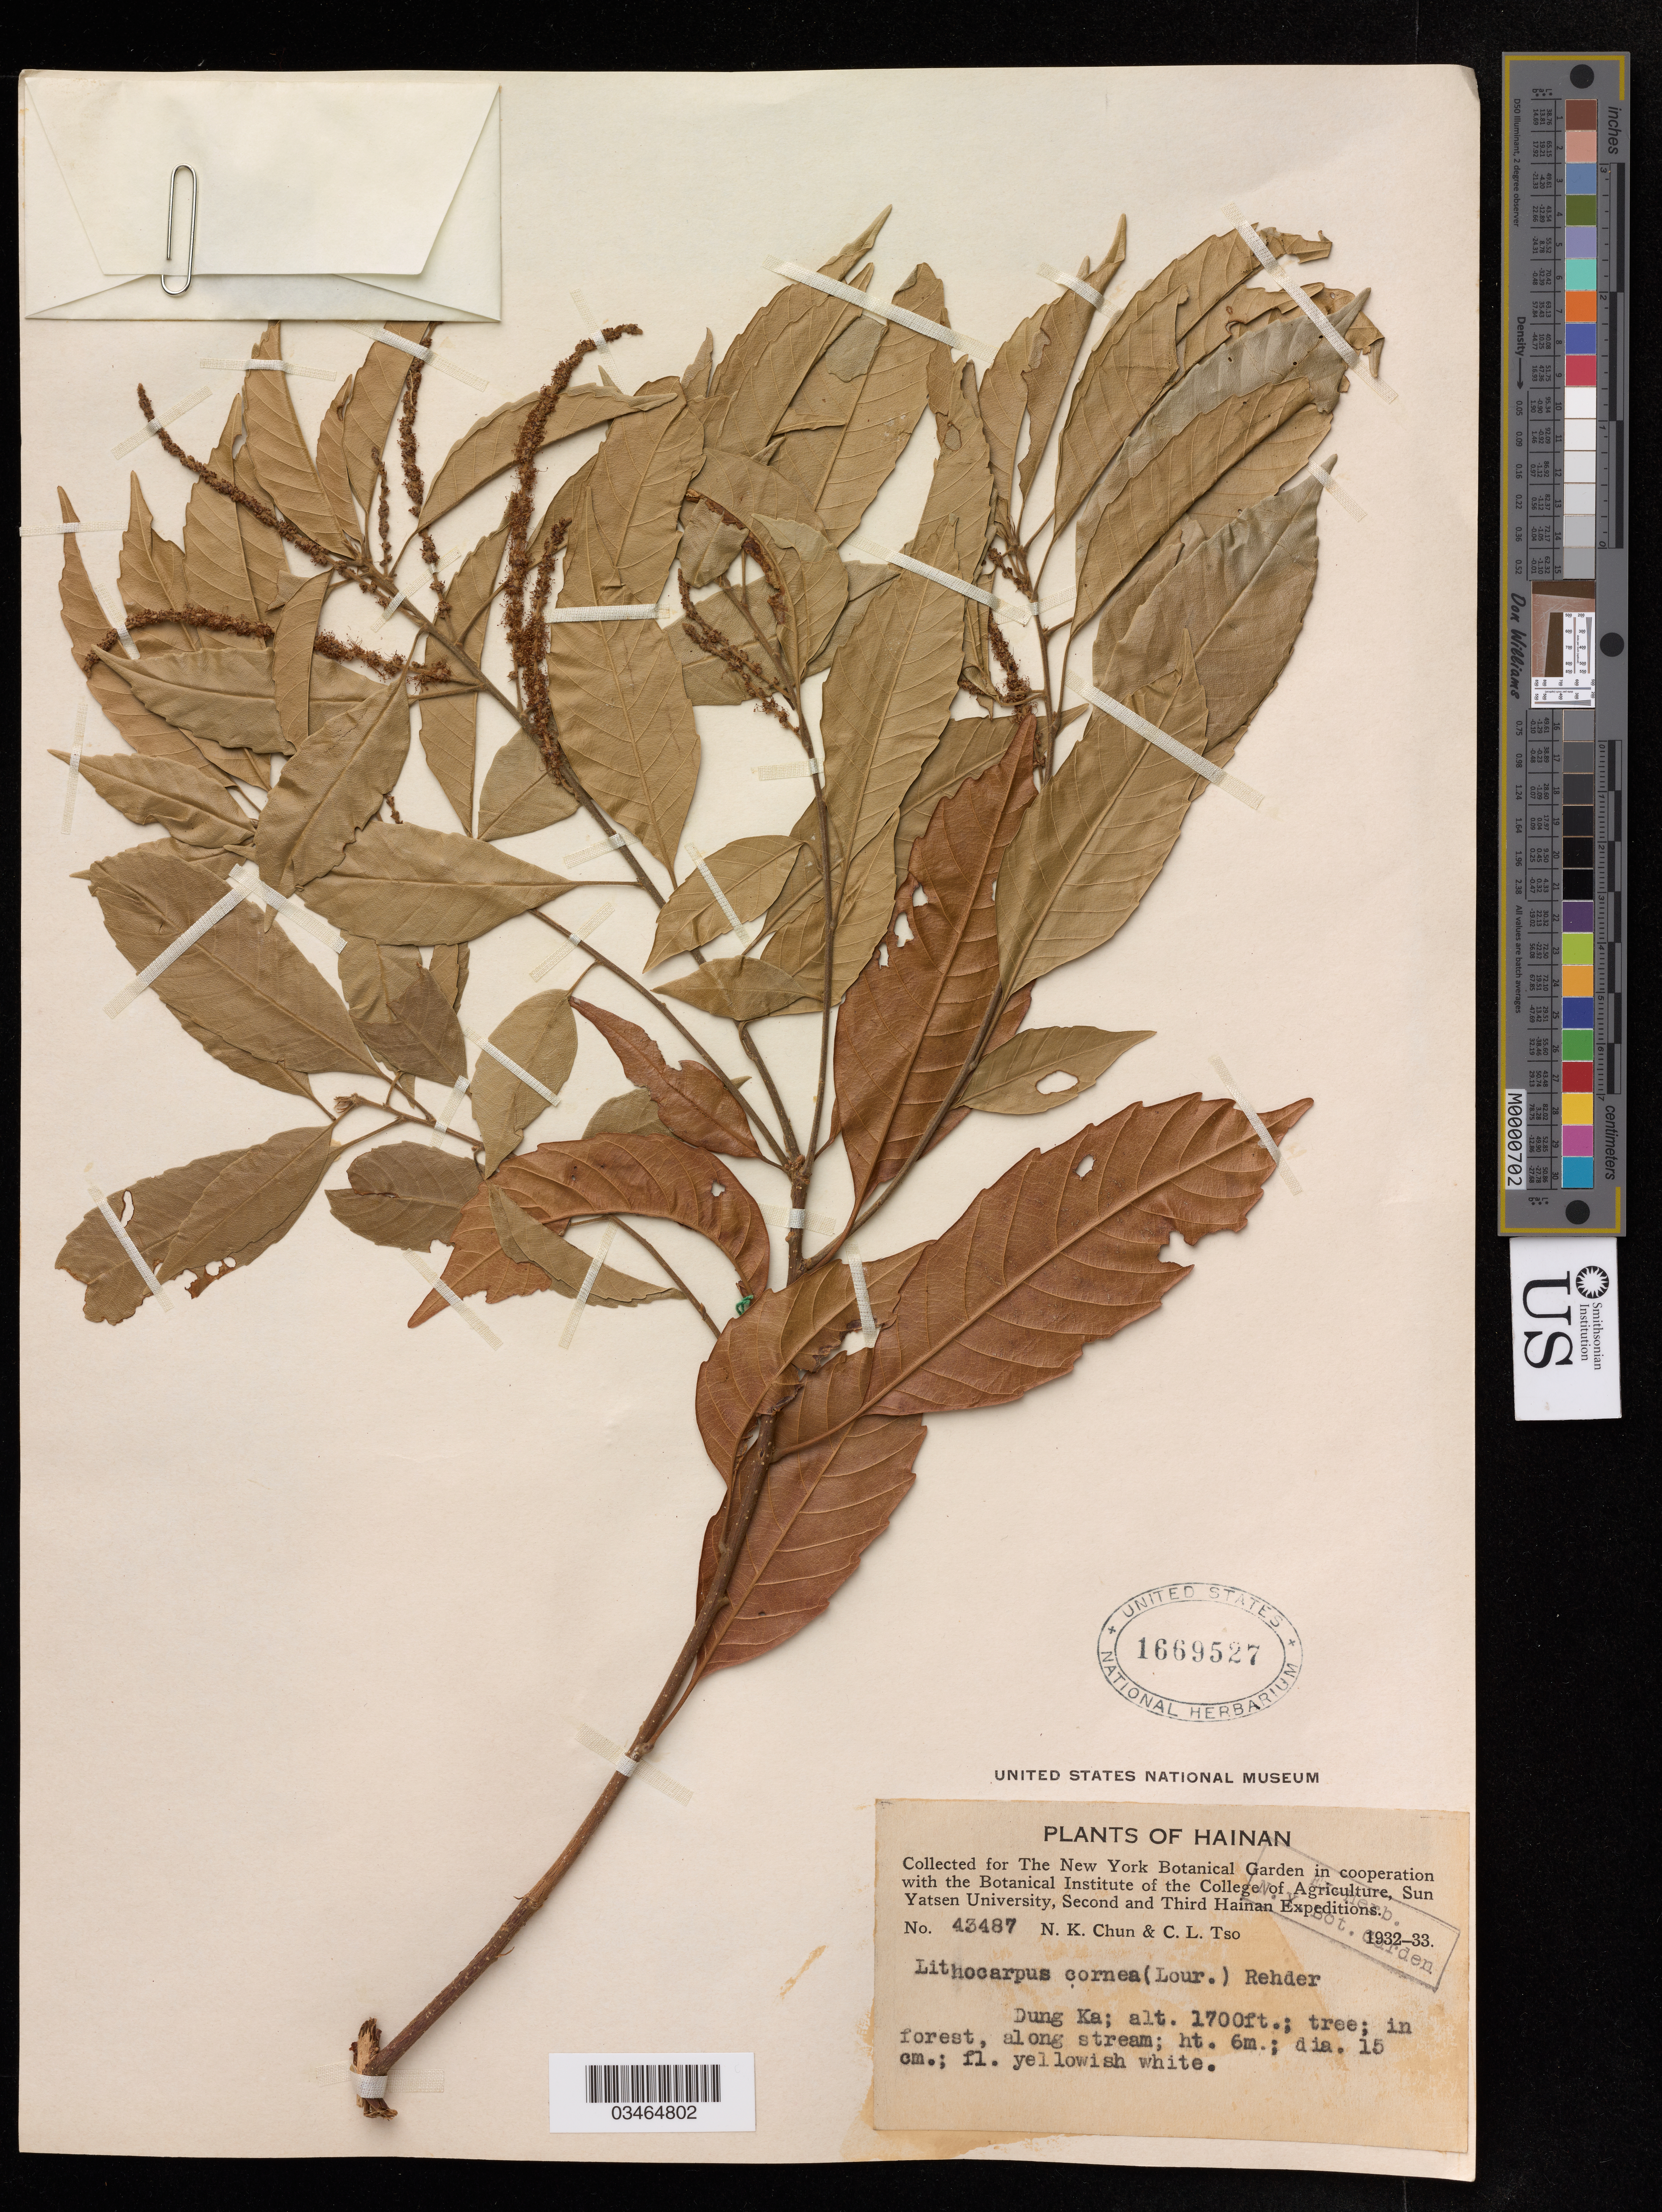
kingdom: Plantae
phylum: Tracheophyta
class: Magnoliopsida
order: Fagales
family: Fagaceae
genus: Lithocarpus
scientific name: Lithocarpus corneus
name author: (Lour.) Rehder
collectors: N. K. Chun & C. Tso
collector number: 43487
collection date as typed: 1933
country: China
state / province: Hainan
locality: Dung Ka.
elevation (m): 518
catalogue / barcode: US 1669527